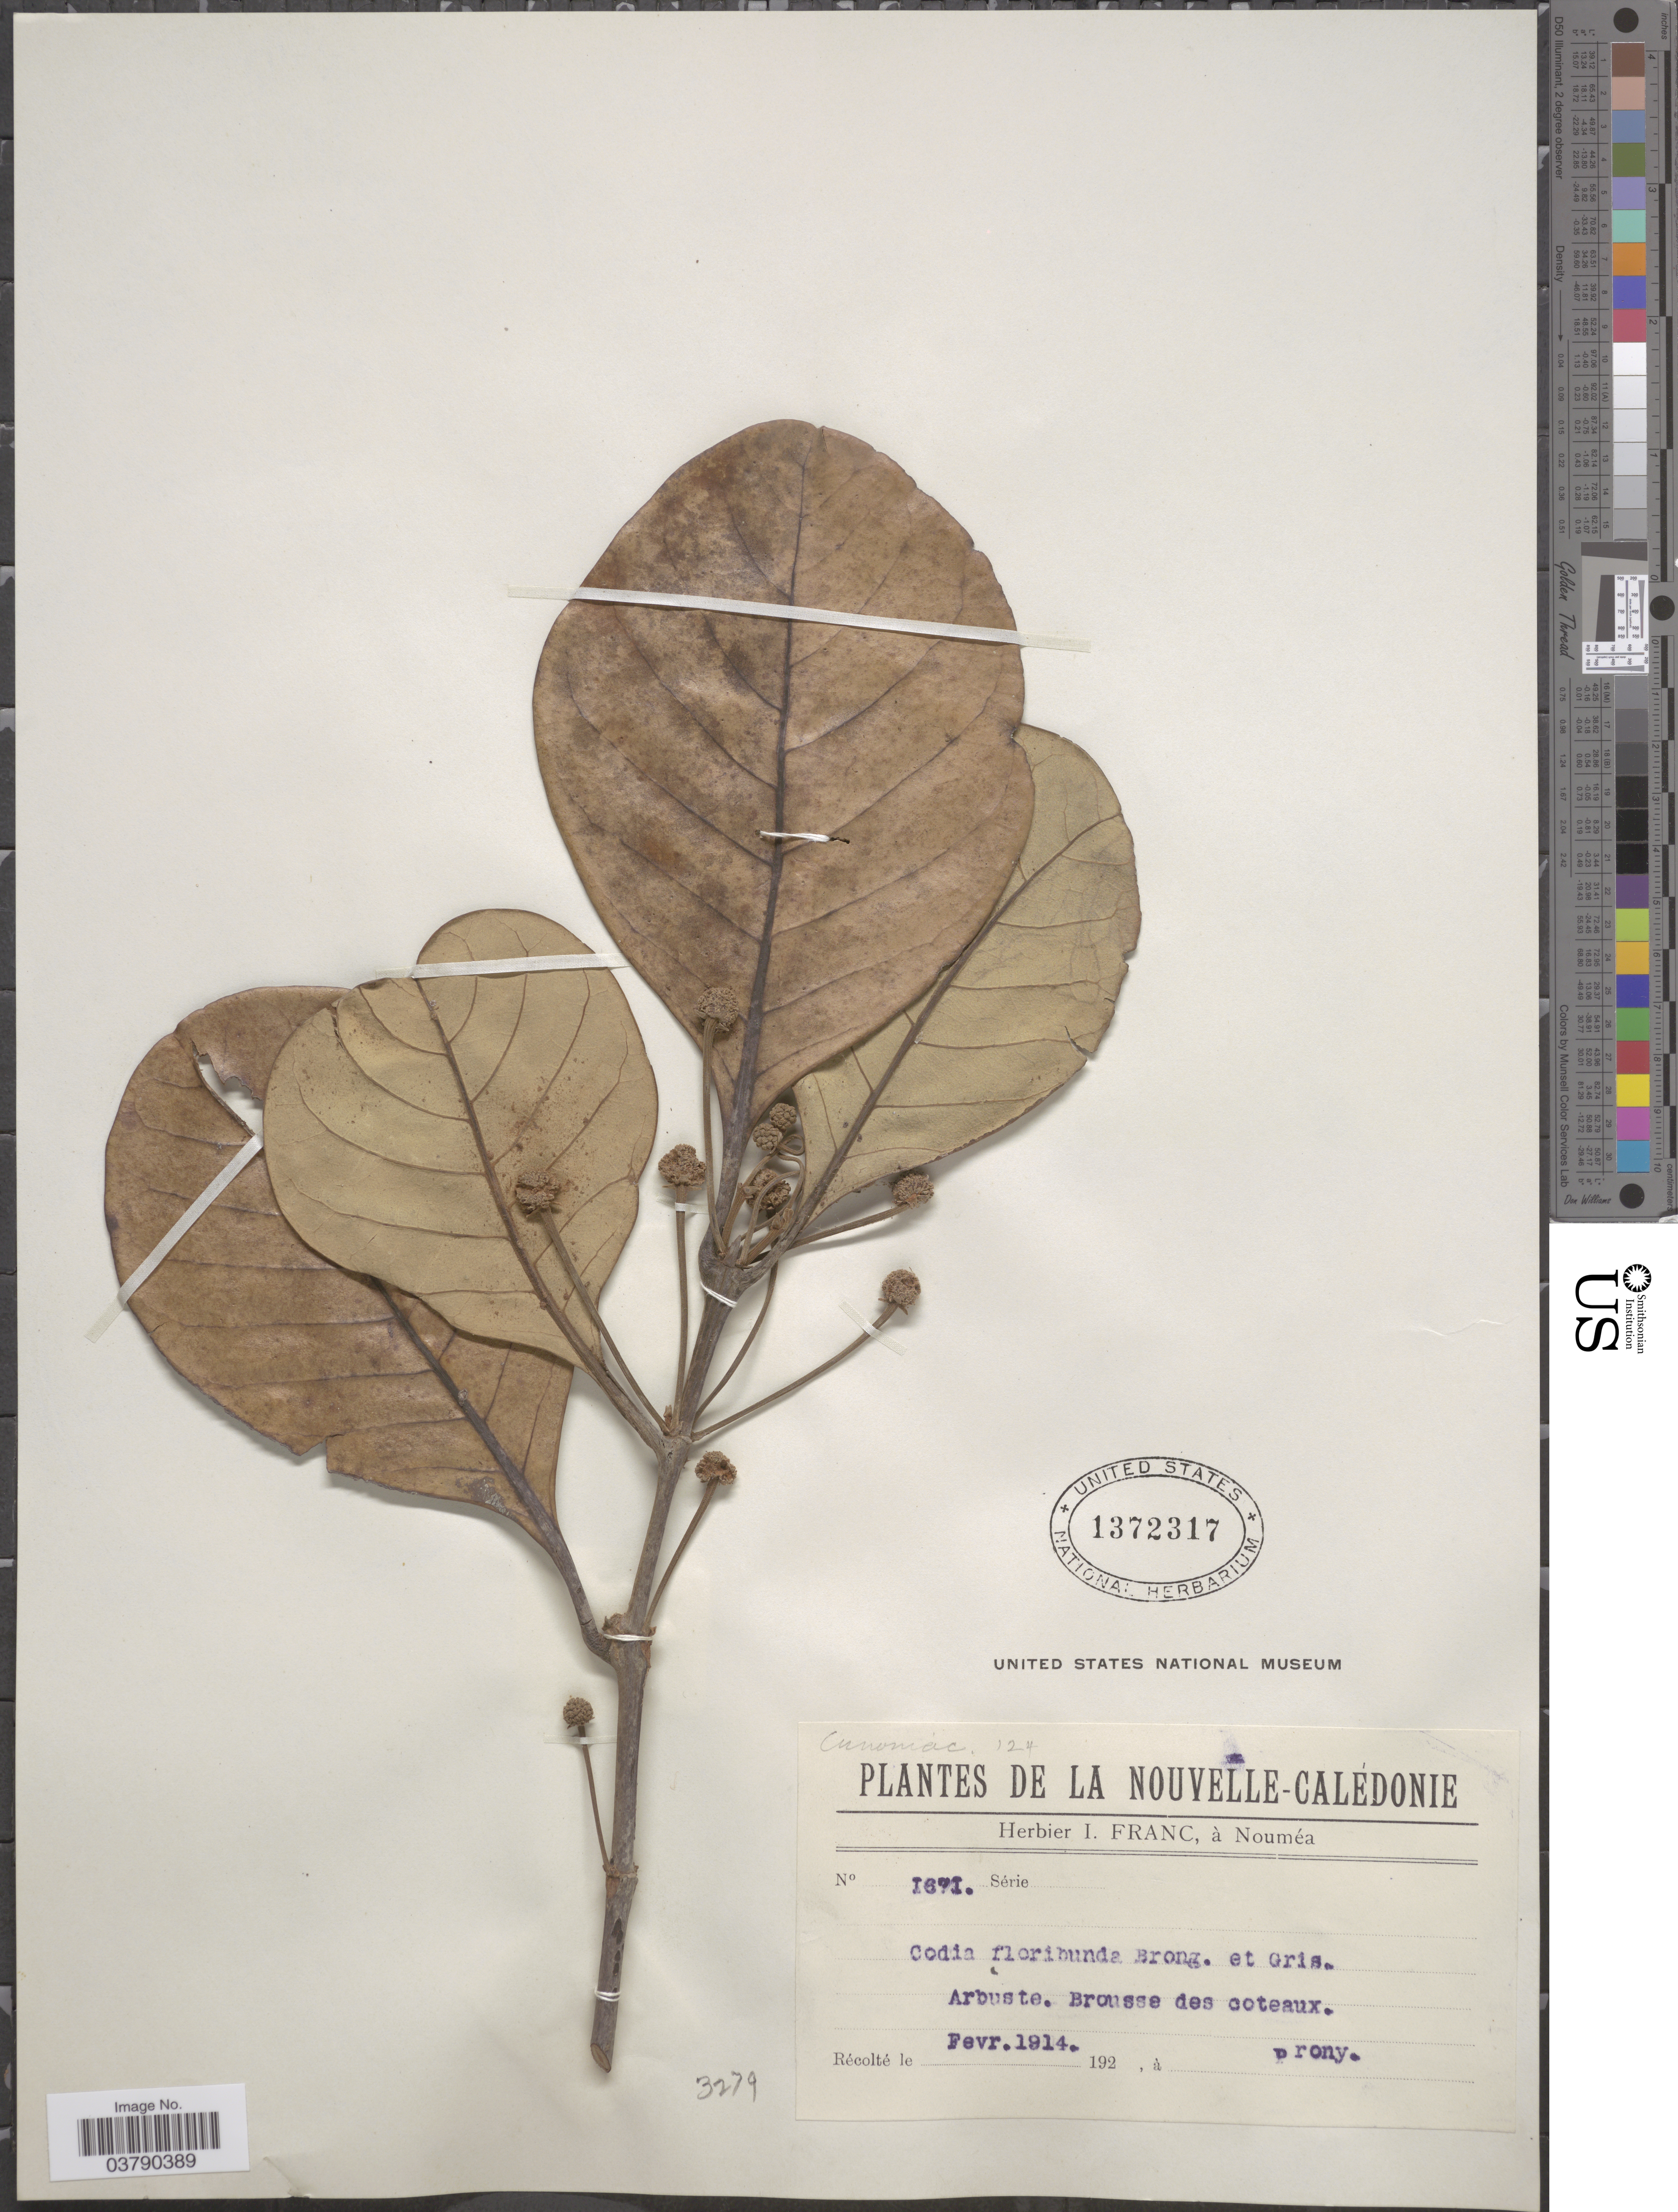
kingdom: Plantae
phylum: Tracheophyta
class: Magnoliopsida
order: Oxalidales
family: Cunoniaceae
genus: Codia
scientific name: Codia floribunda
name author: Brongn. & Gris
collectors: ex herb. I. Franc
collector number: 1671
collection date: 1914-02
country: New Caledonia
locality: La Nouvelle-Calédonie. Prony.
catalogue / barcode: US 1372317